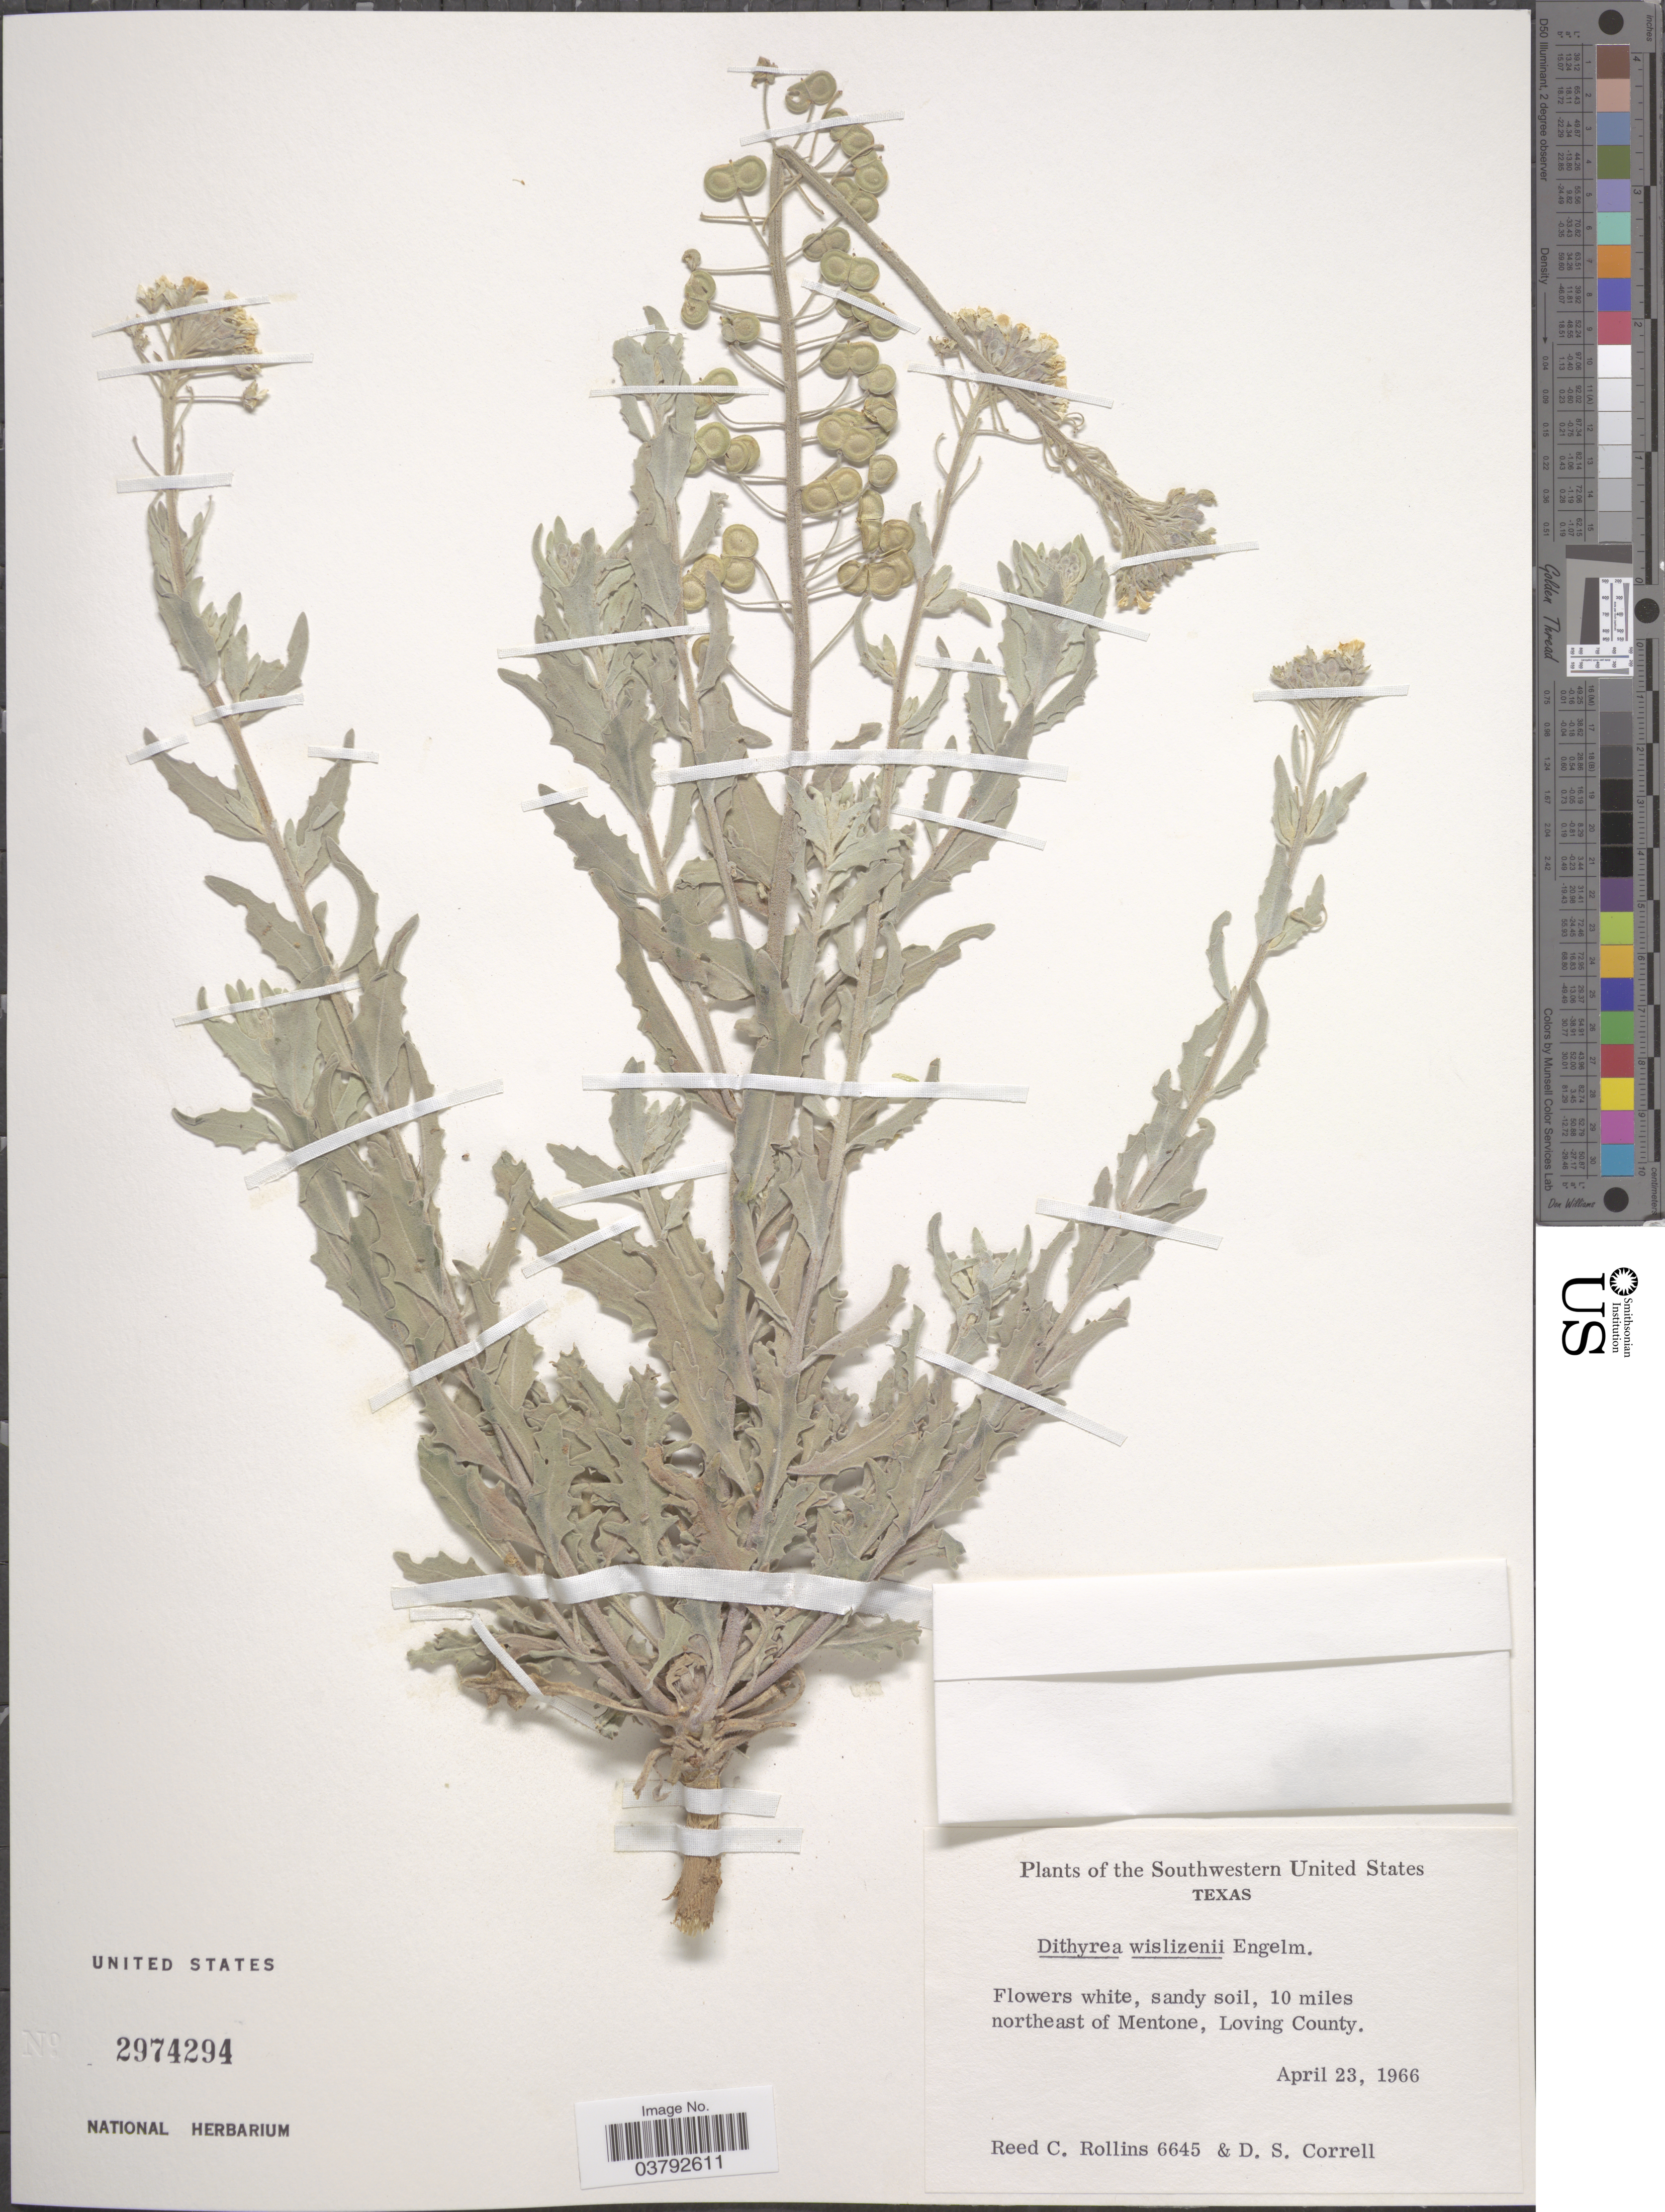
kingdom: Plantae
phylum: Tracheophyta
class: Magnoliopsida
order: Brassicales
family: Brassicaceae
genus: Dithyrea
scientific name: Dithyrea wislizeni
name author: Engelm.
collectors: R. C. Rollins & D. S. Correll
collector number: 6645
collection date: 1966-04-23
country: United States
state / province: Texas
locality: Southwestern United States. 10 miles northeast of Mentone, Loving County.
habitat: sandy soil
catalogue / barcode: US 2974294